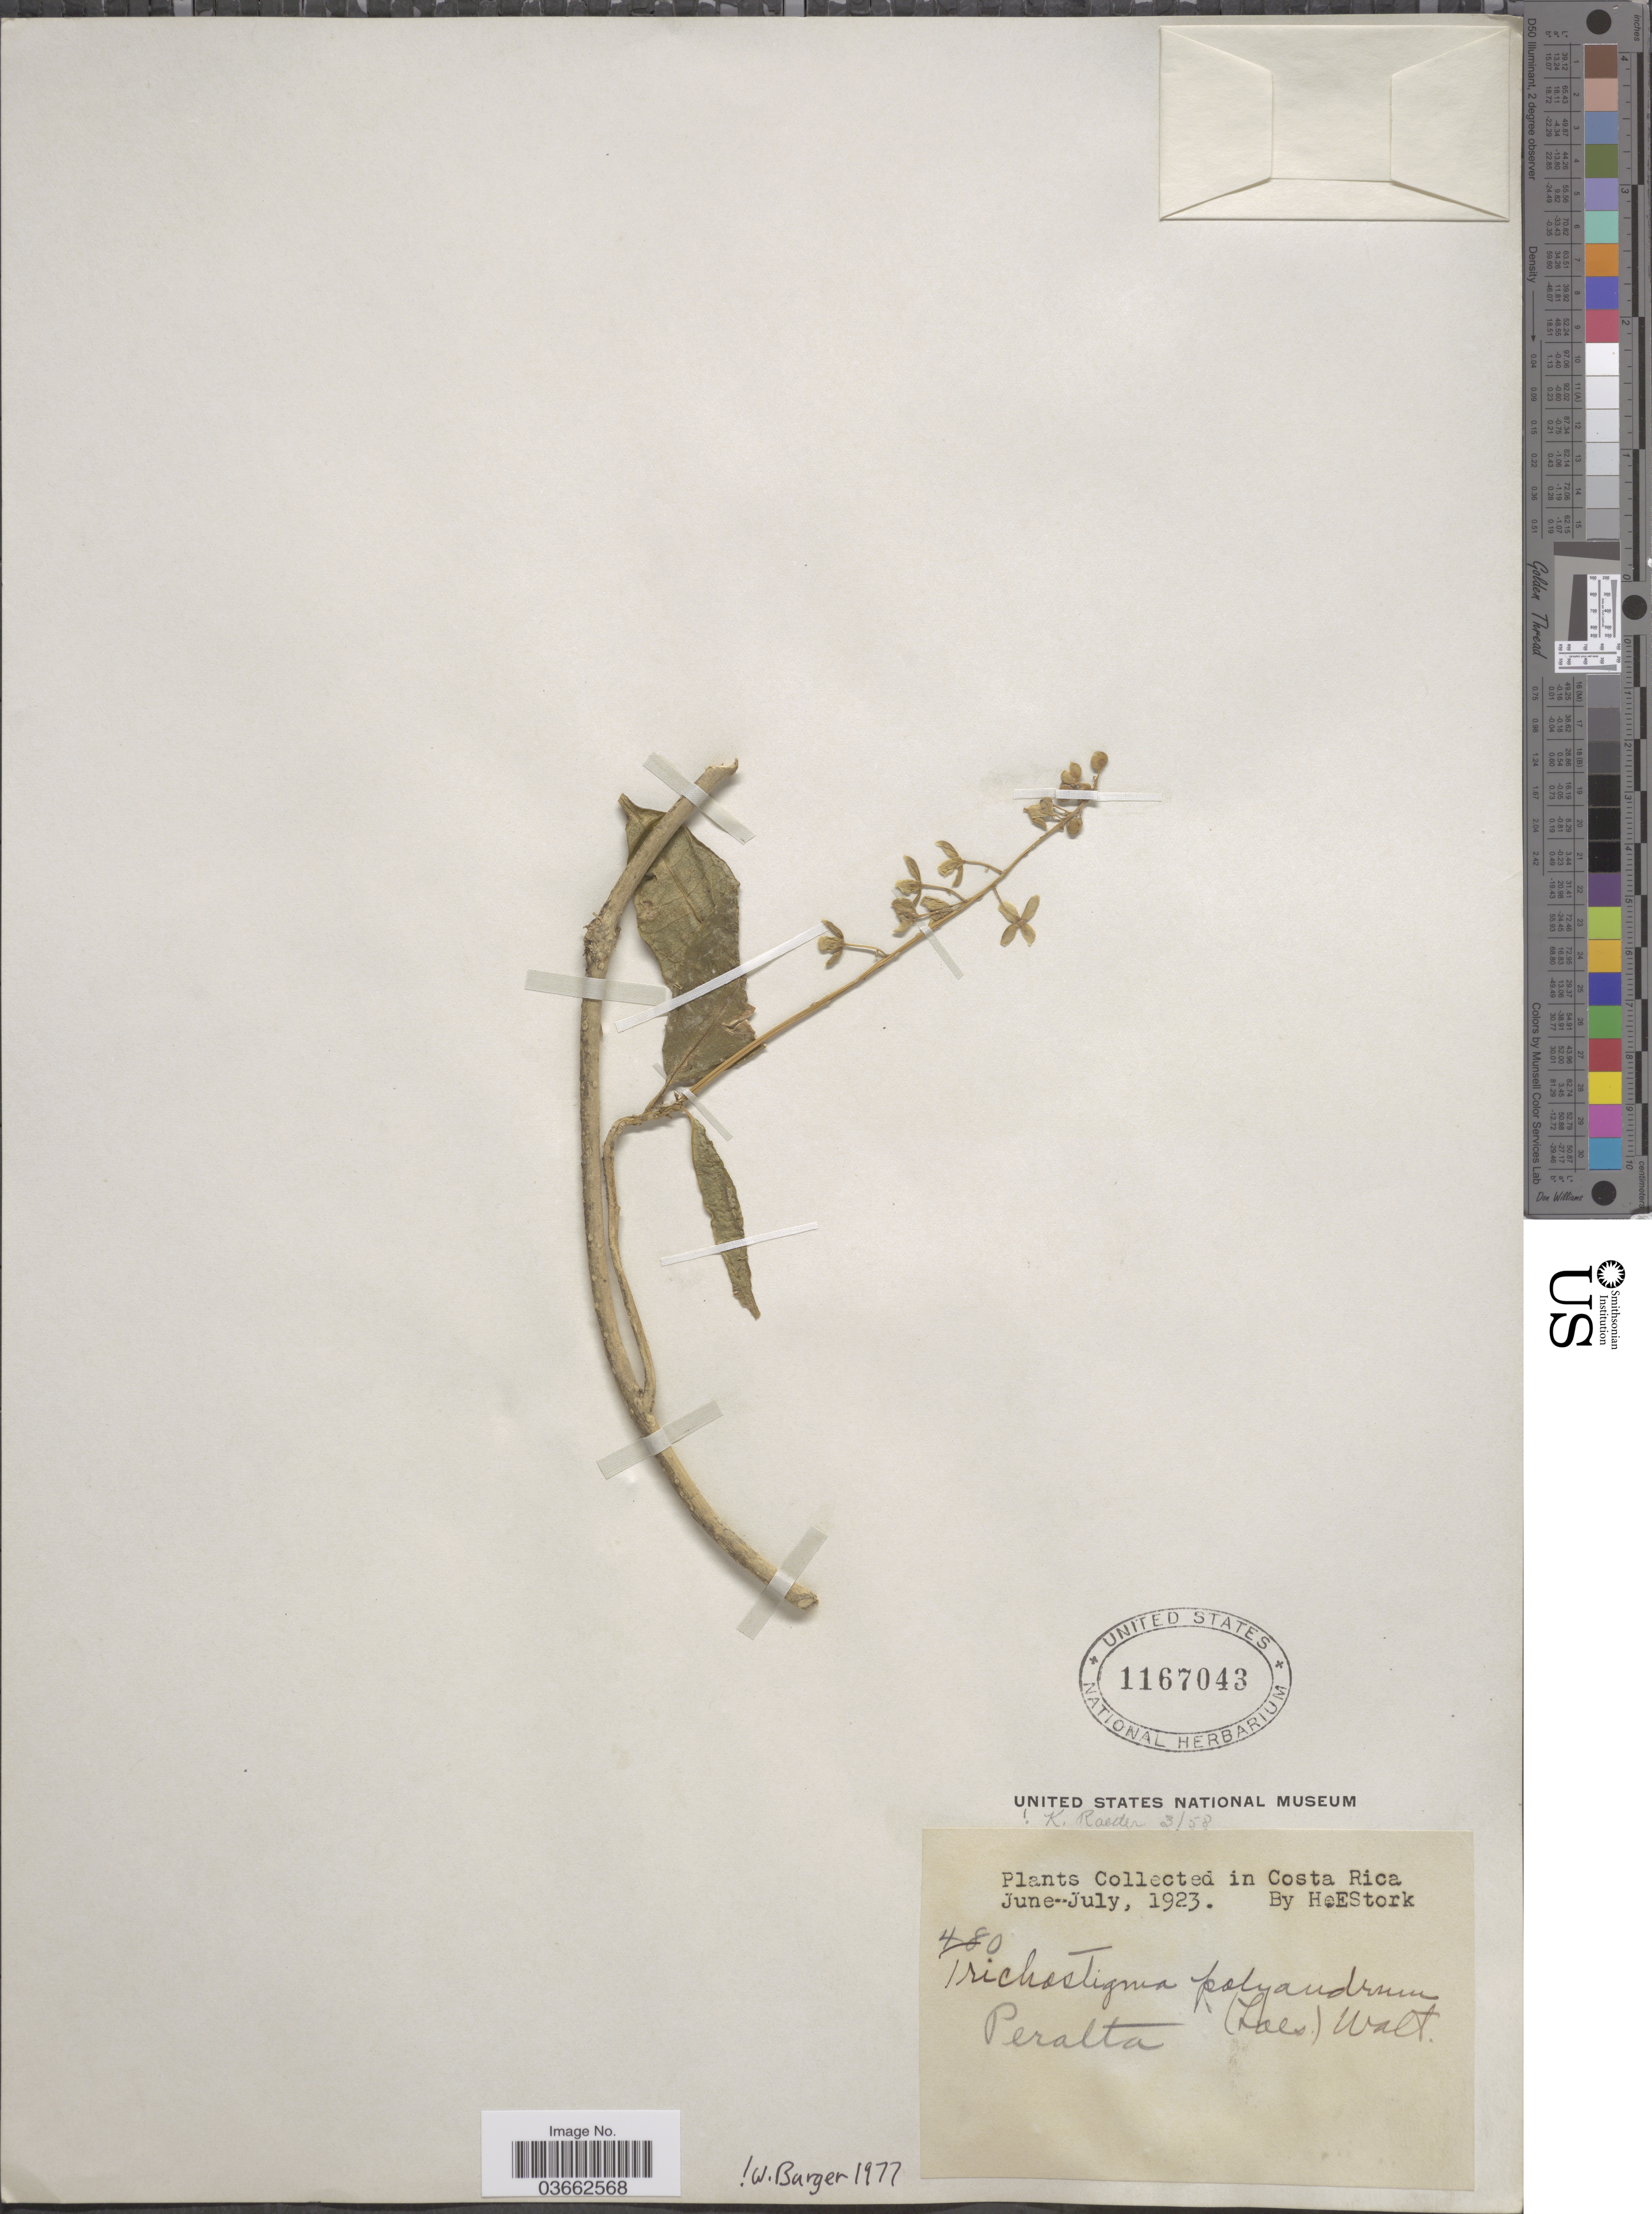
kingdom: Plantae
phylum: Tracheophyta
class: Magnoliopsida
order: Caryophyllales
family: Phytolaccaceae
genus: Trichostigma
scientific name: Trichostigma polyandrum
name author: (Loes.) H. Walter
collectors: H. E. Stork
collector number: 480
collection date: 1923-06/1923-07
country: Costa Rica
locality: Peralta.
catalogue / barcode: US 1167043